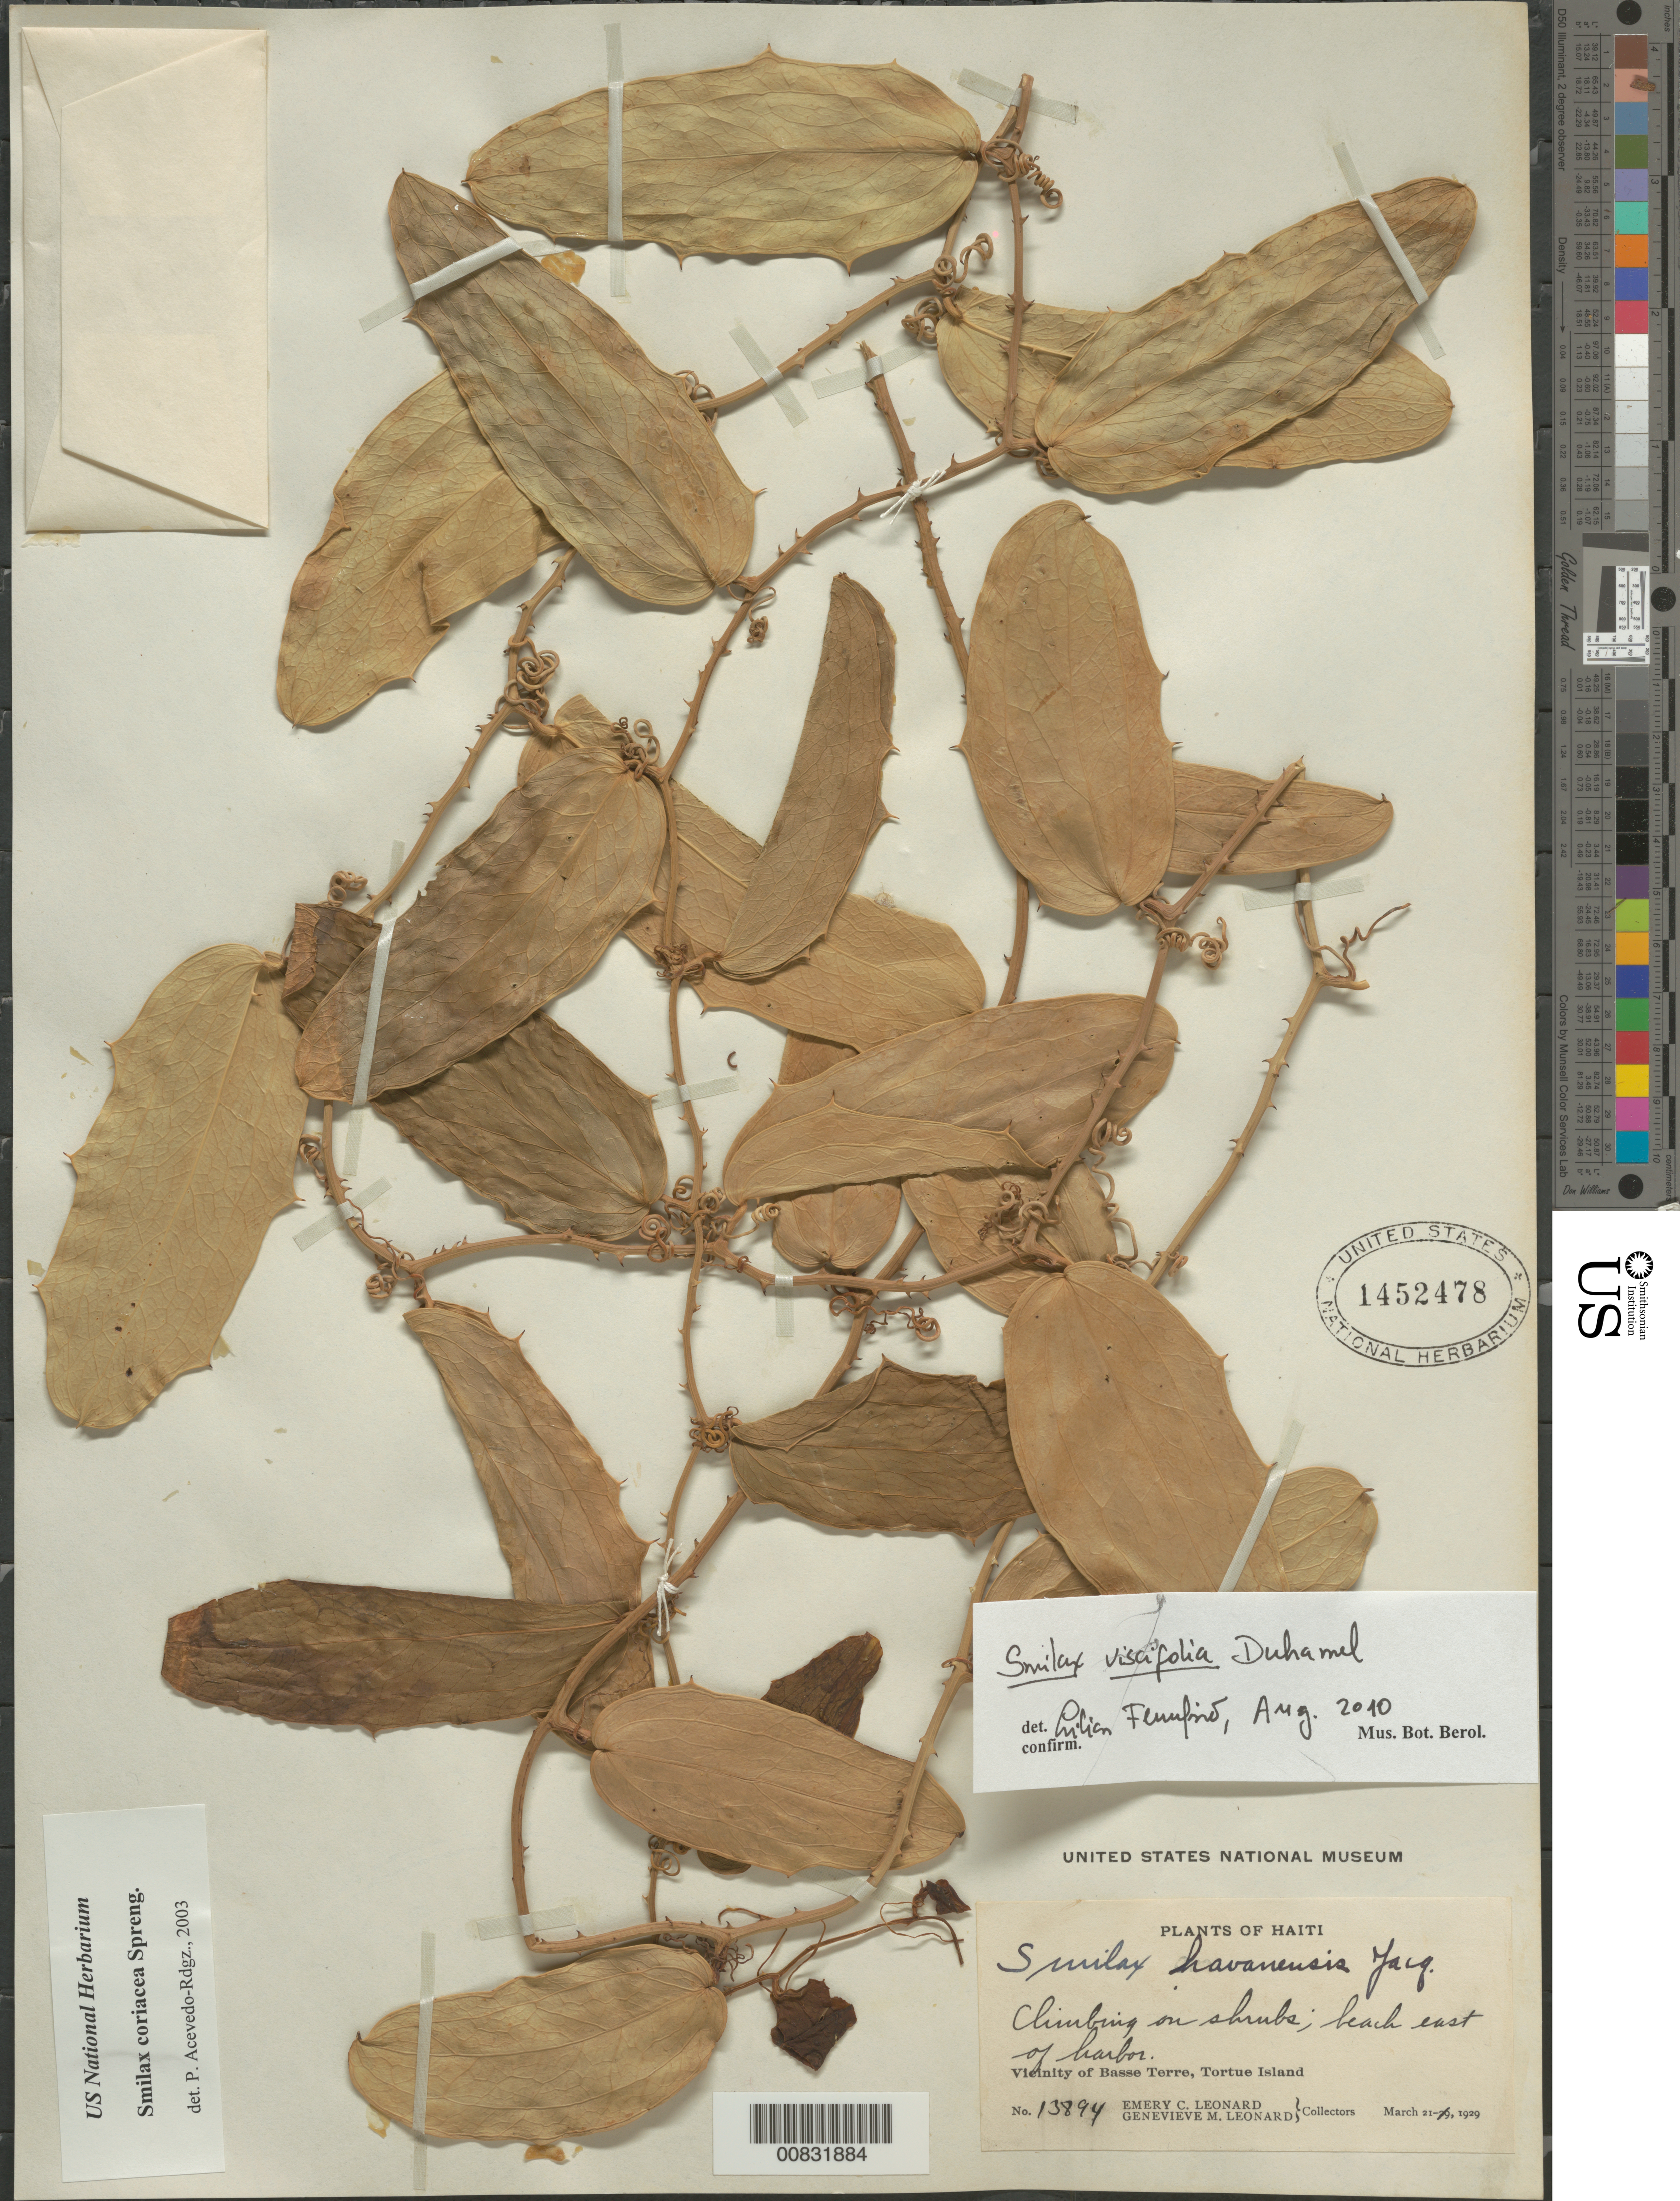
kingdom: Plantae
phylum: Tracheophyta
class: Liliopsida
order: Liliales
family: Smilacaceae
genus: Smilax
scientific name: Smilax viscifolia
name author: Duhamel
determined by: Ferrufino, L., (USJ), Herbario Universidad de Costa Rica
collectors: E. C. Leonard & G. M. Leonard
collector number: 13894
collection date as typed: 21 Mar 1929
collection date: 1929-03-21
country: Haiti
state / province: Nord-Óuest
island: Île de la Tortue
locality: Vicinity of Basse Terre, Tortue Island; beach east of harbor.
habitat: On beach, climbing on shrubs.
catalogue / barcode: US 1452478